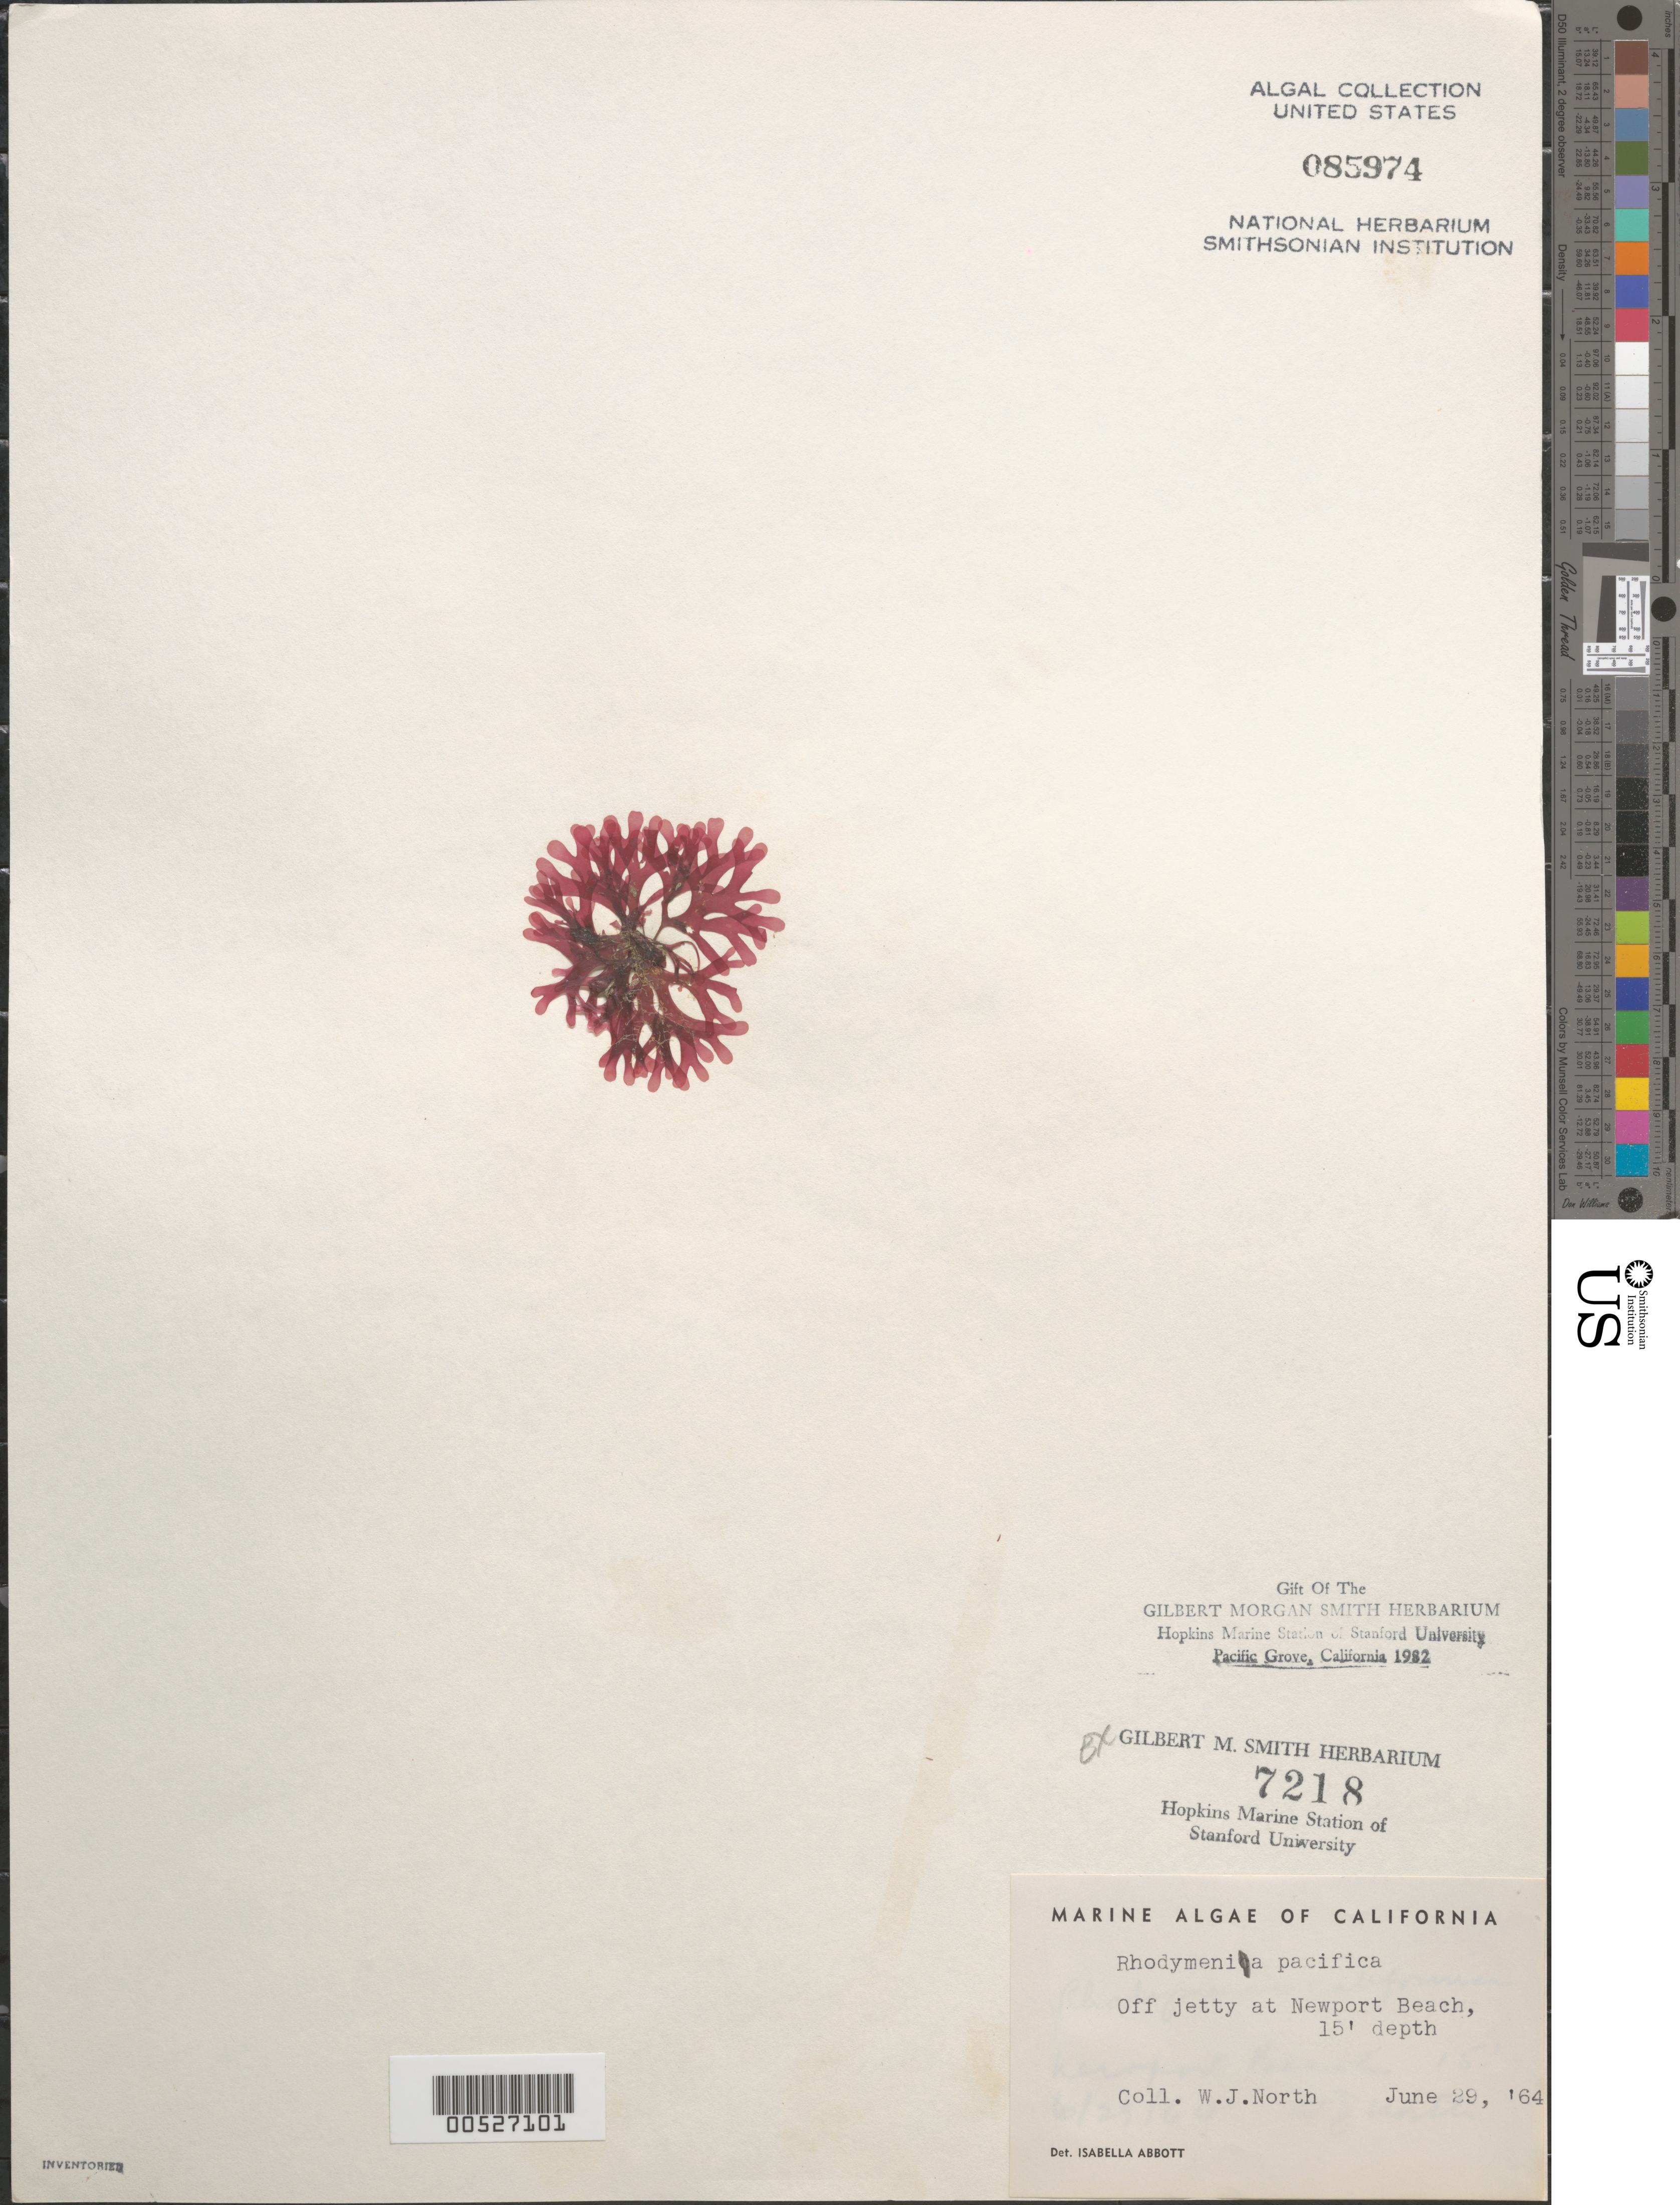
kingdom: Plantae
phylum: Rhodophyta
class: Florideophyceae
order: Rhodymeniales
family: Rhodymeniaceae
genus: Rhodymenia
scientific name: Rhodymenia pacifica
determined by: Abbott, Isabella A.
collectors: W. North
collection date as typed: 29 Jun 1964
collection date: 1964-06-29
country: United States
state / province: California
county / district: Orange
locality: Newport Beach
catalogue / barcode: US 85974